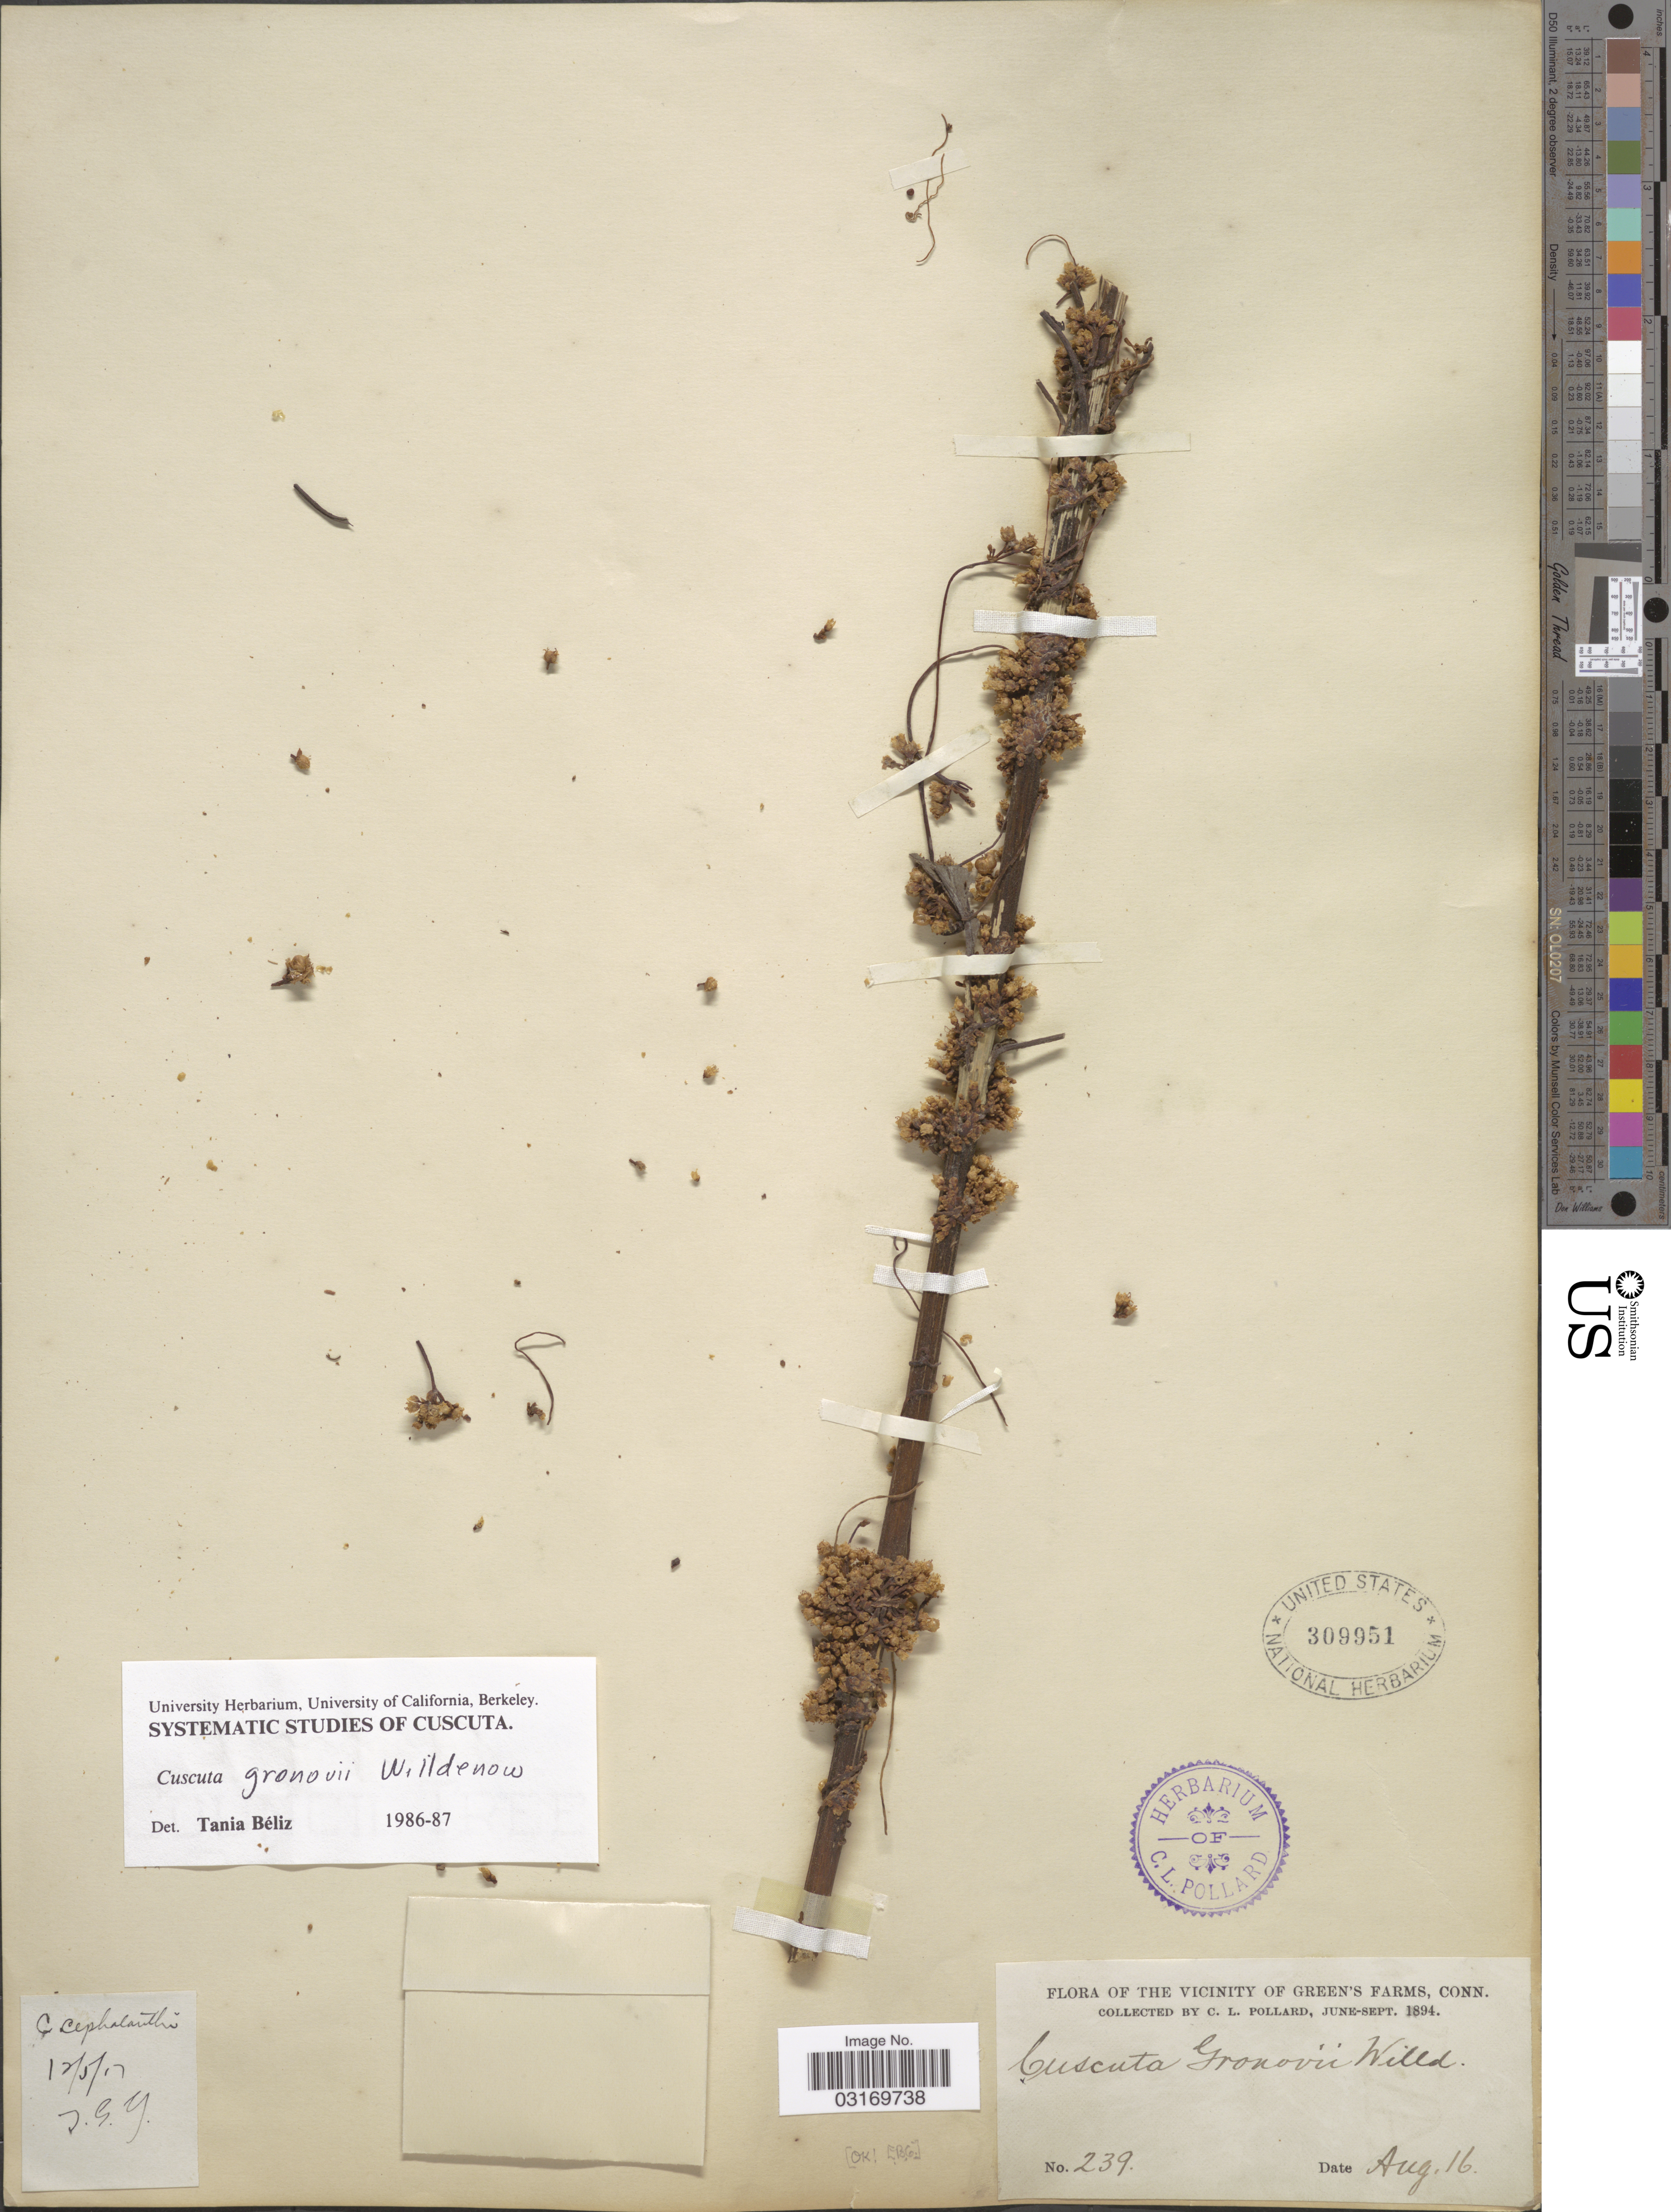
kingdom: Plantae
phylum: Tracheophyta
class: Magnoliopsida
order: Solanales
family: Convolvulaceae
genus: Cuscuta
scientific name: Cuscuta gronovii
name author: Willd. ex Schult.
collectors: C. L. Pollard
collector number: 239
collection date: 1894-08-16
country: United States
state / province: Connecticut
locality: Vicinity of Green's Farms.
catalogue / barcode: US 309951